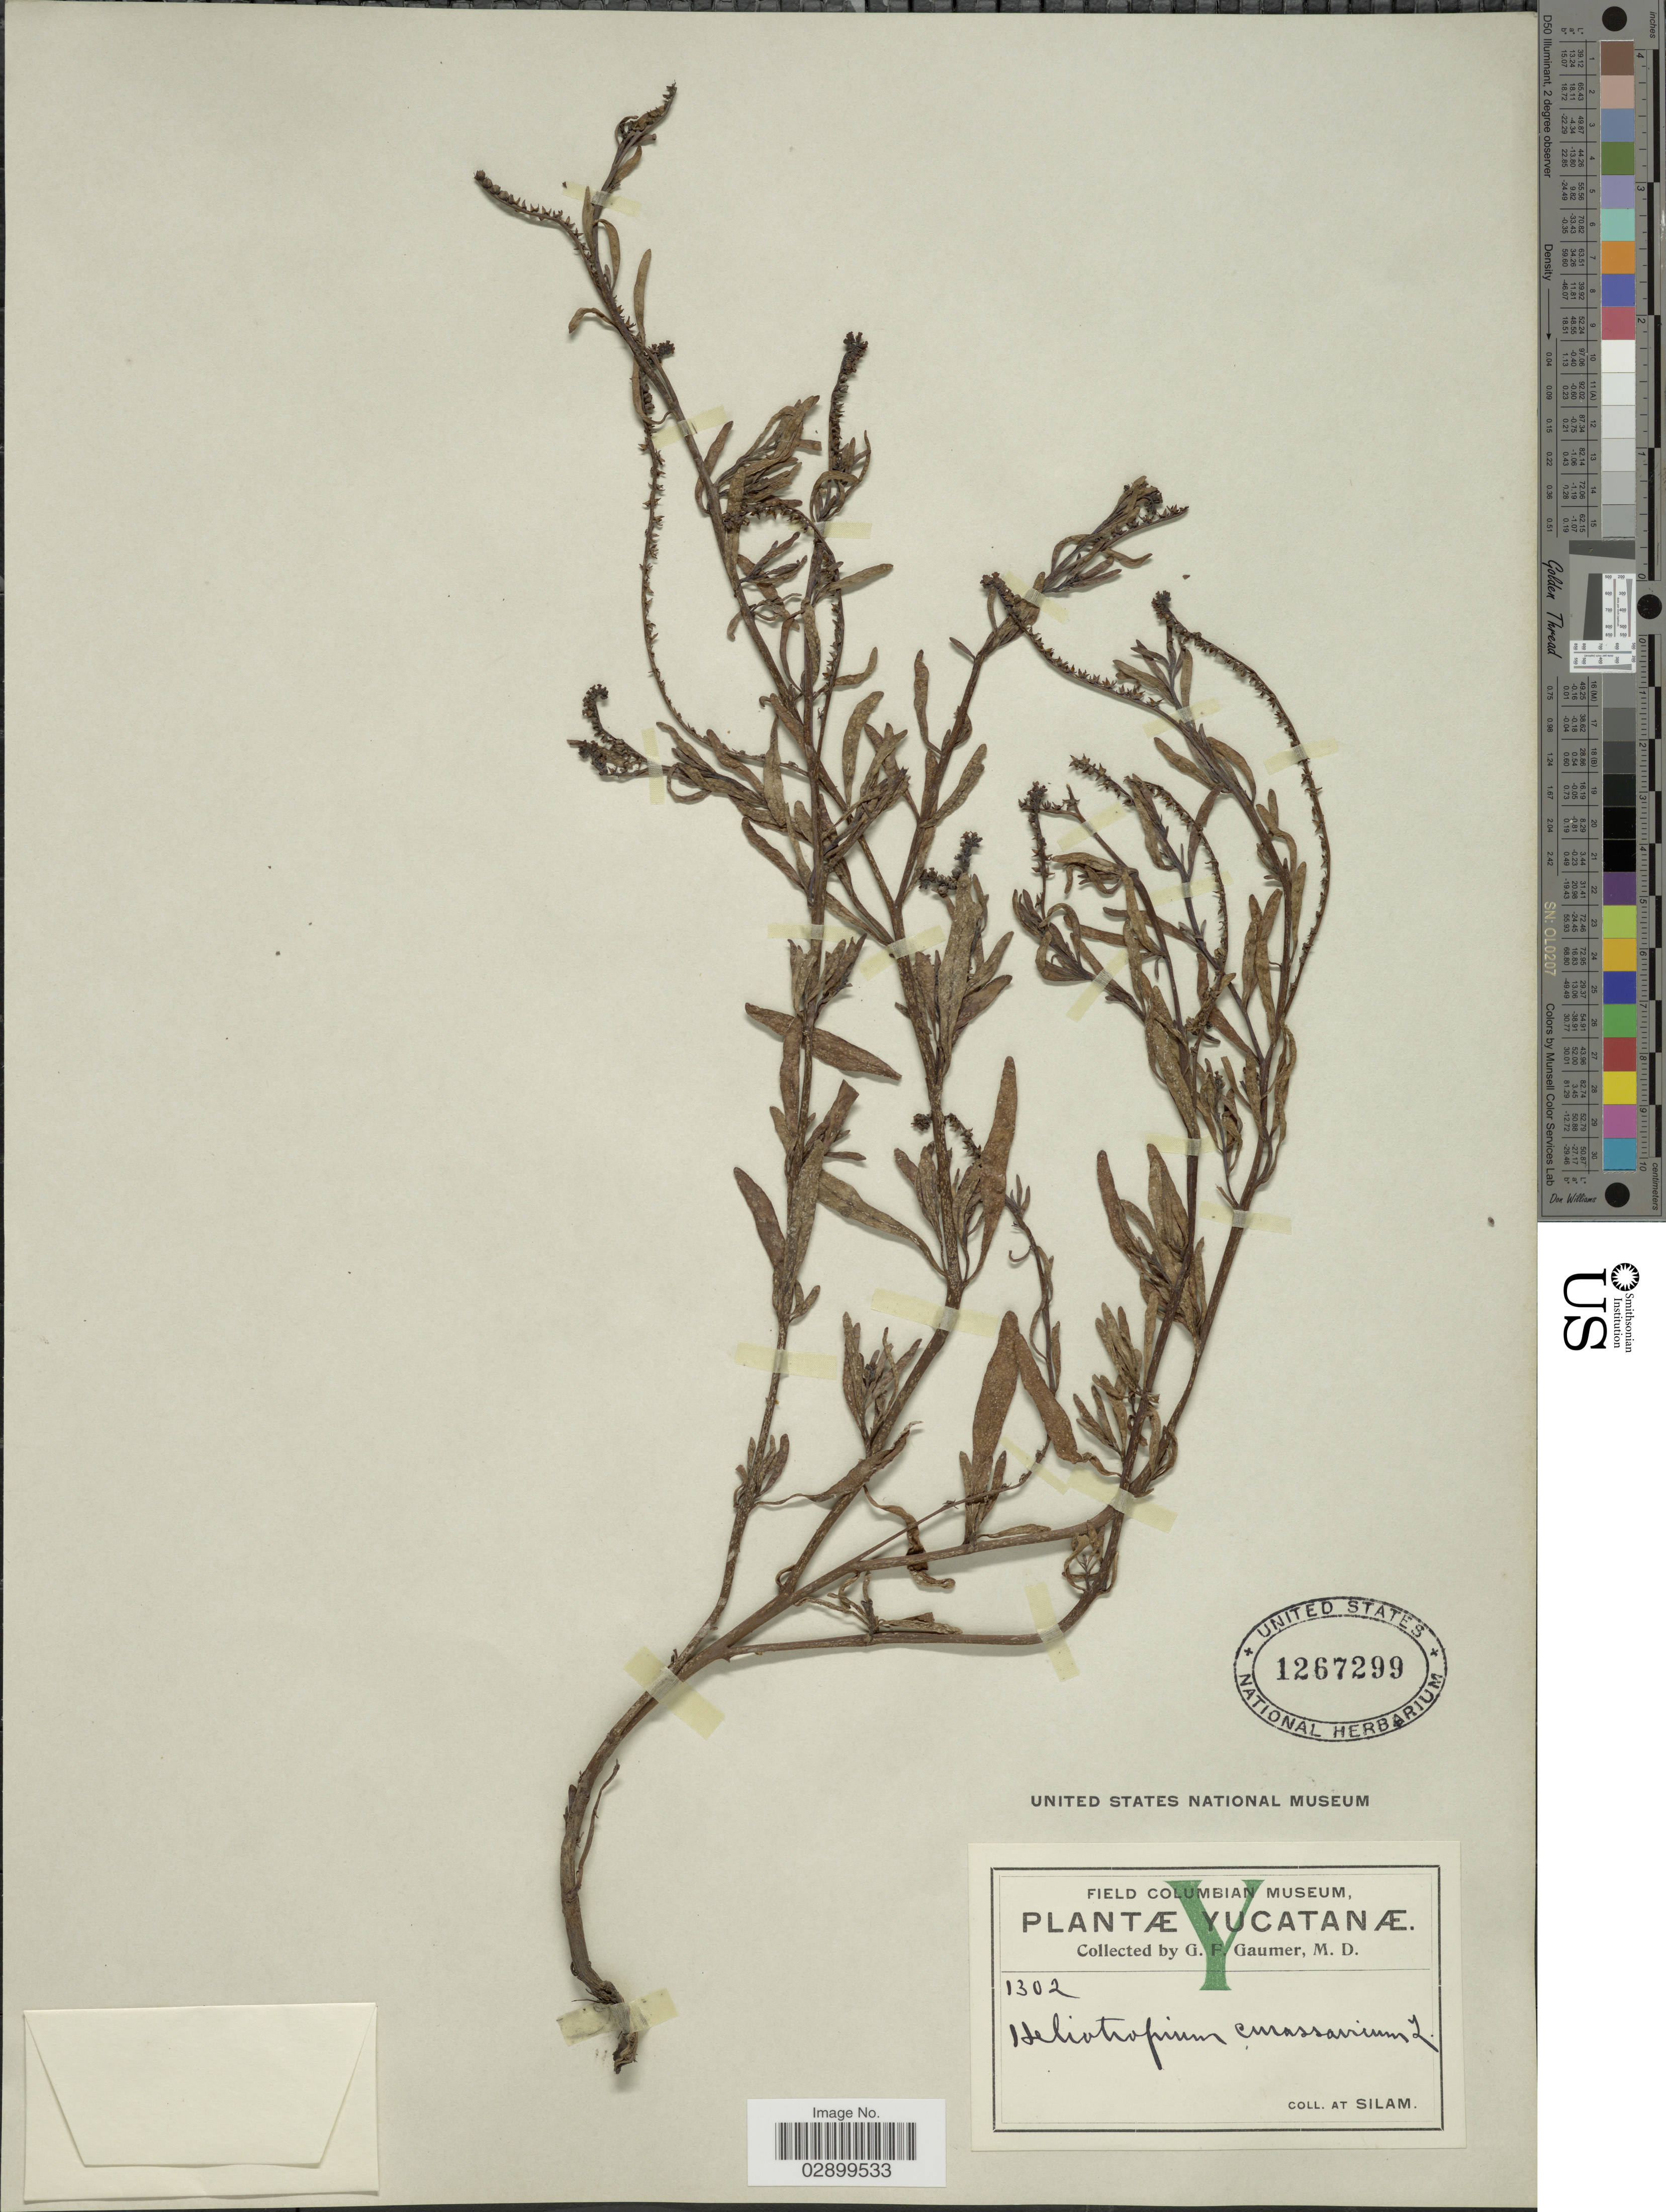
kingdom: Plantae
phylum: Tracheophyta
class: Magnoliopsida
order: Boraginales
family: Heliotropiaceae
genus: Heliotropium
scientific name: Heliotropium curassavicum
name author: L.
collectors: G. F. Gaumer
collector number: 1302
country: Mexico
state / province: Yucatán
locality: At Silam.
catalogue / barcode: US 1267299